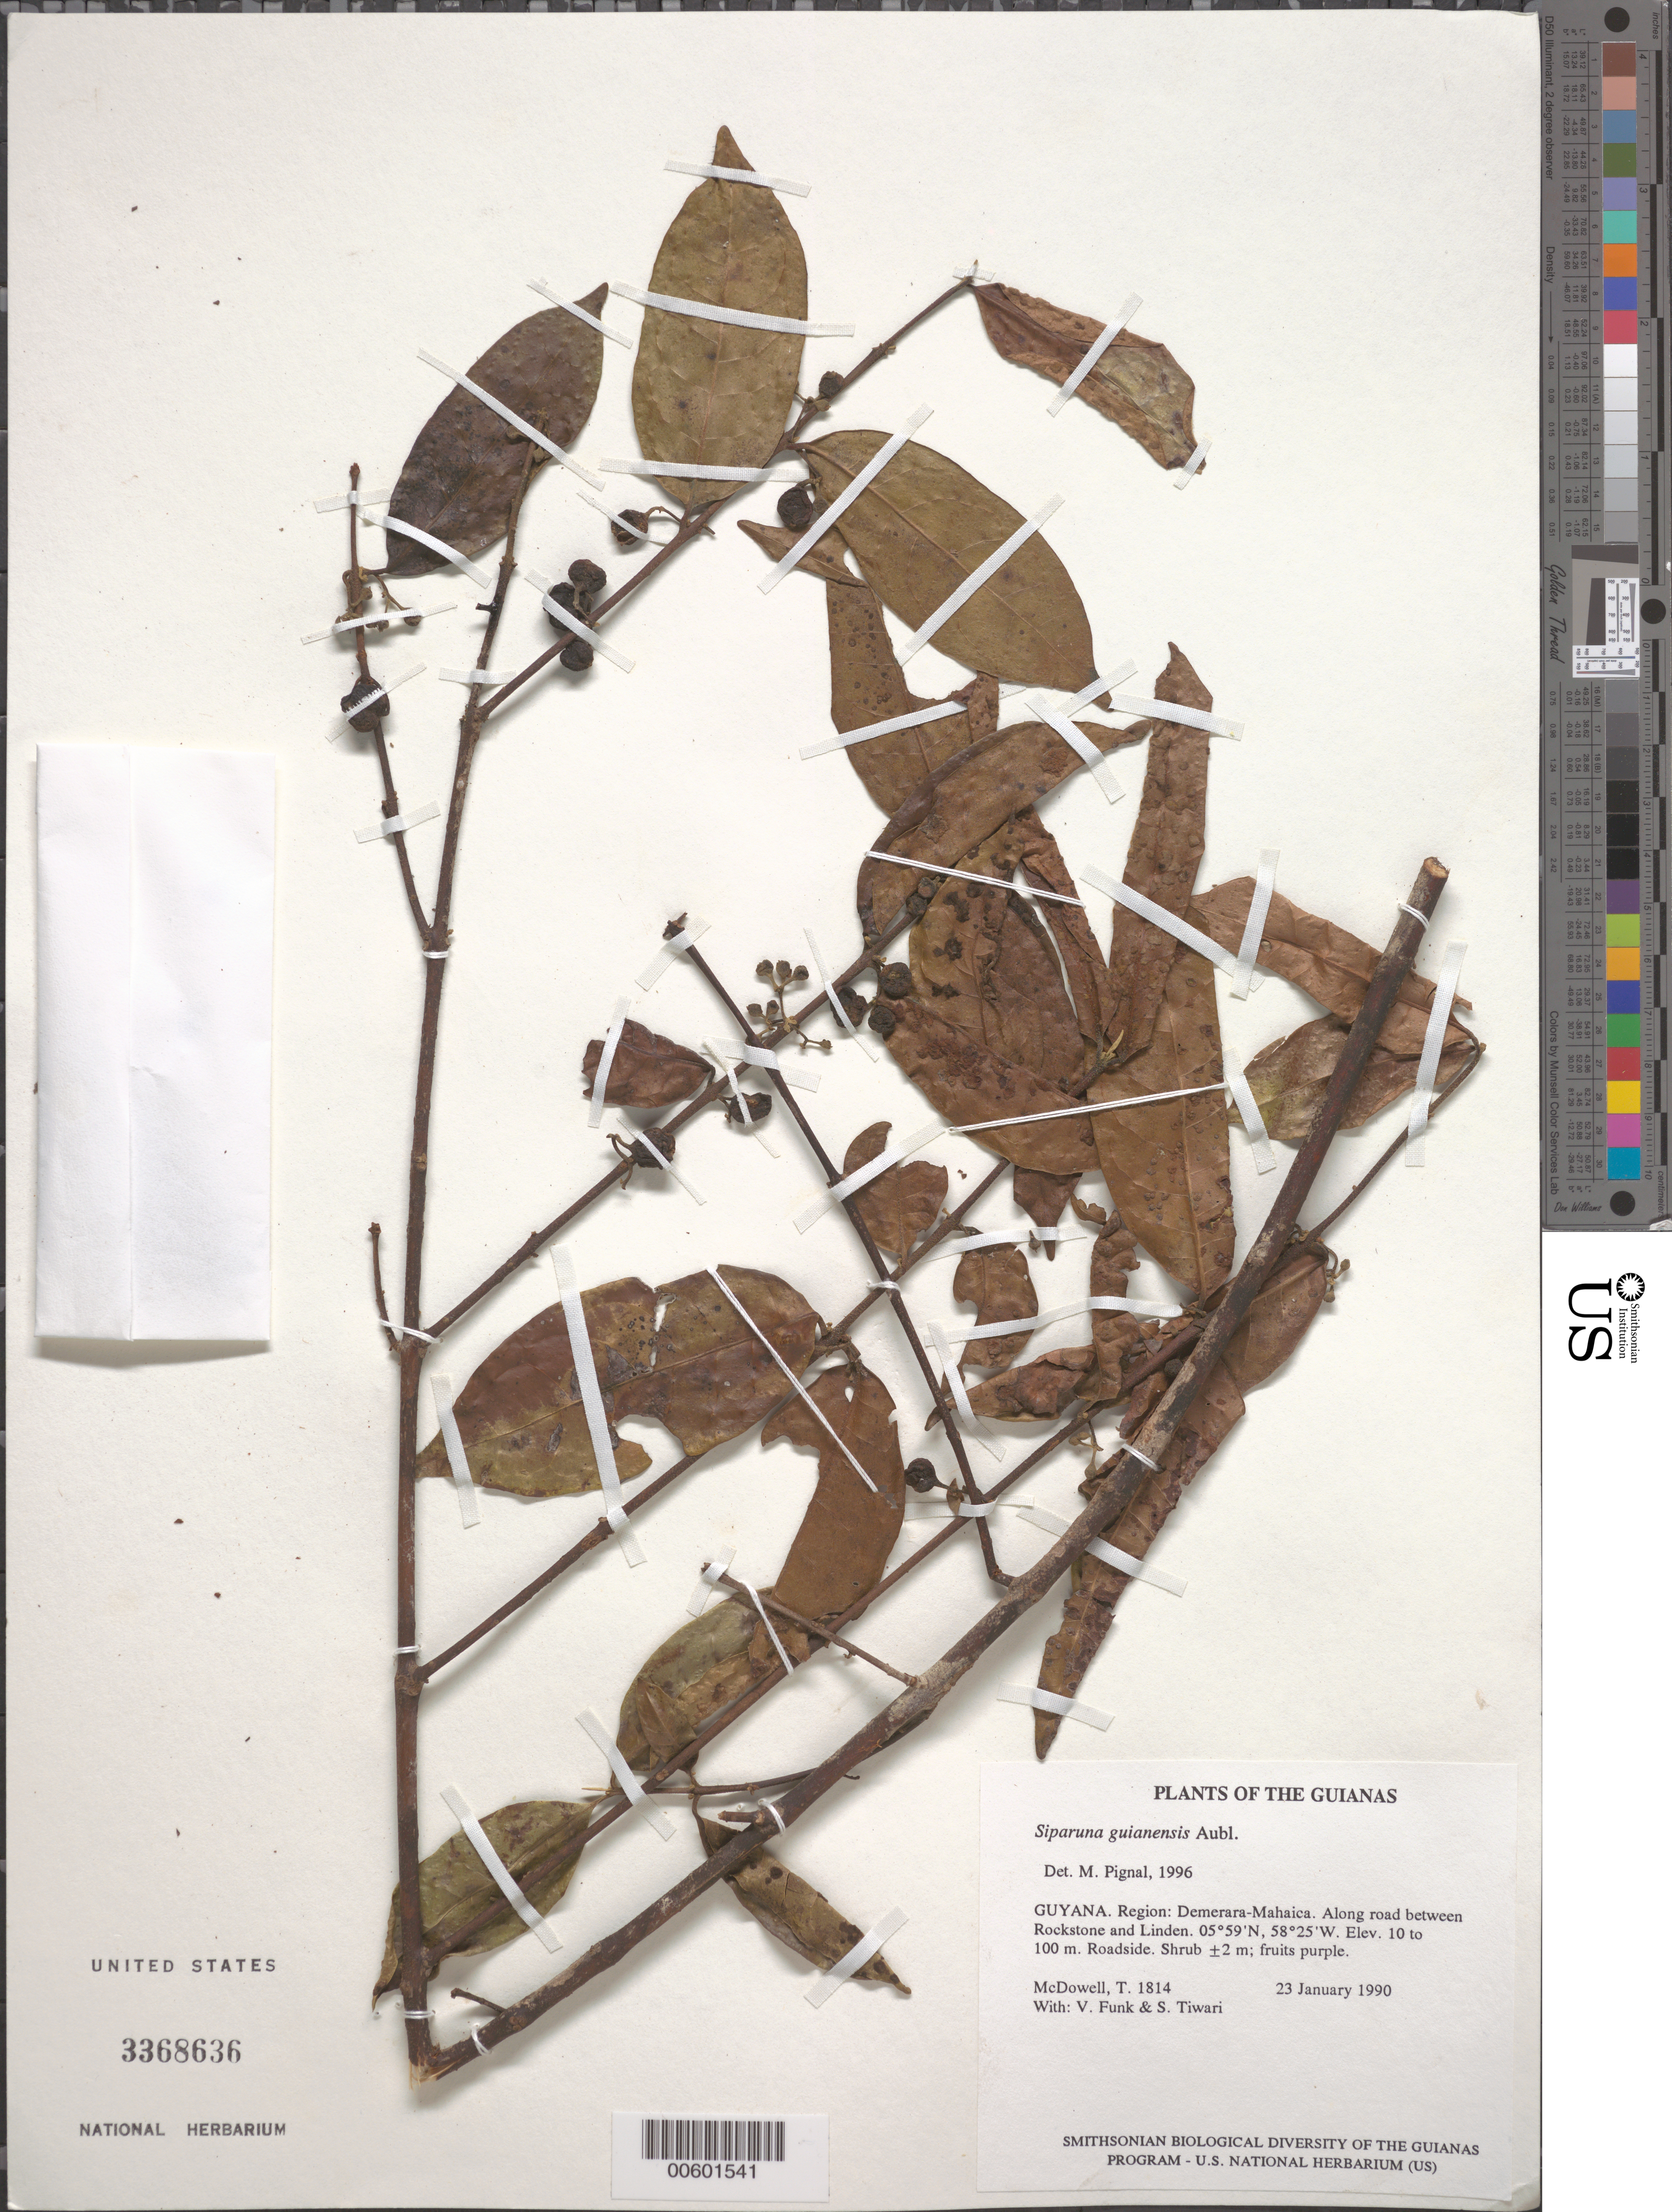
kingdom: Plantae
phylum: Tracheophyta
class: Magnoliopsida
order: Laurales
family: Siparunaceae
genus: Siparuna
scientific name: Siparuna guianensis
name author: Aubl.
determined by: Pignal, M.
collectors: T. McDowell, V. Funk & S. Tiwari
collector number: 1814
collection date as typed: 23 January 1990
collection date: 1990-01-23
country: Guyana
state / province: Demerara-Mahaica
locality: Along road between Rockstone and Linden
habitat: Roadside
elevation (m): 10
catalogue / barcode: US 3368636